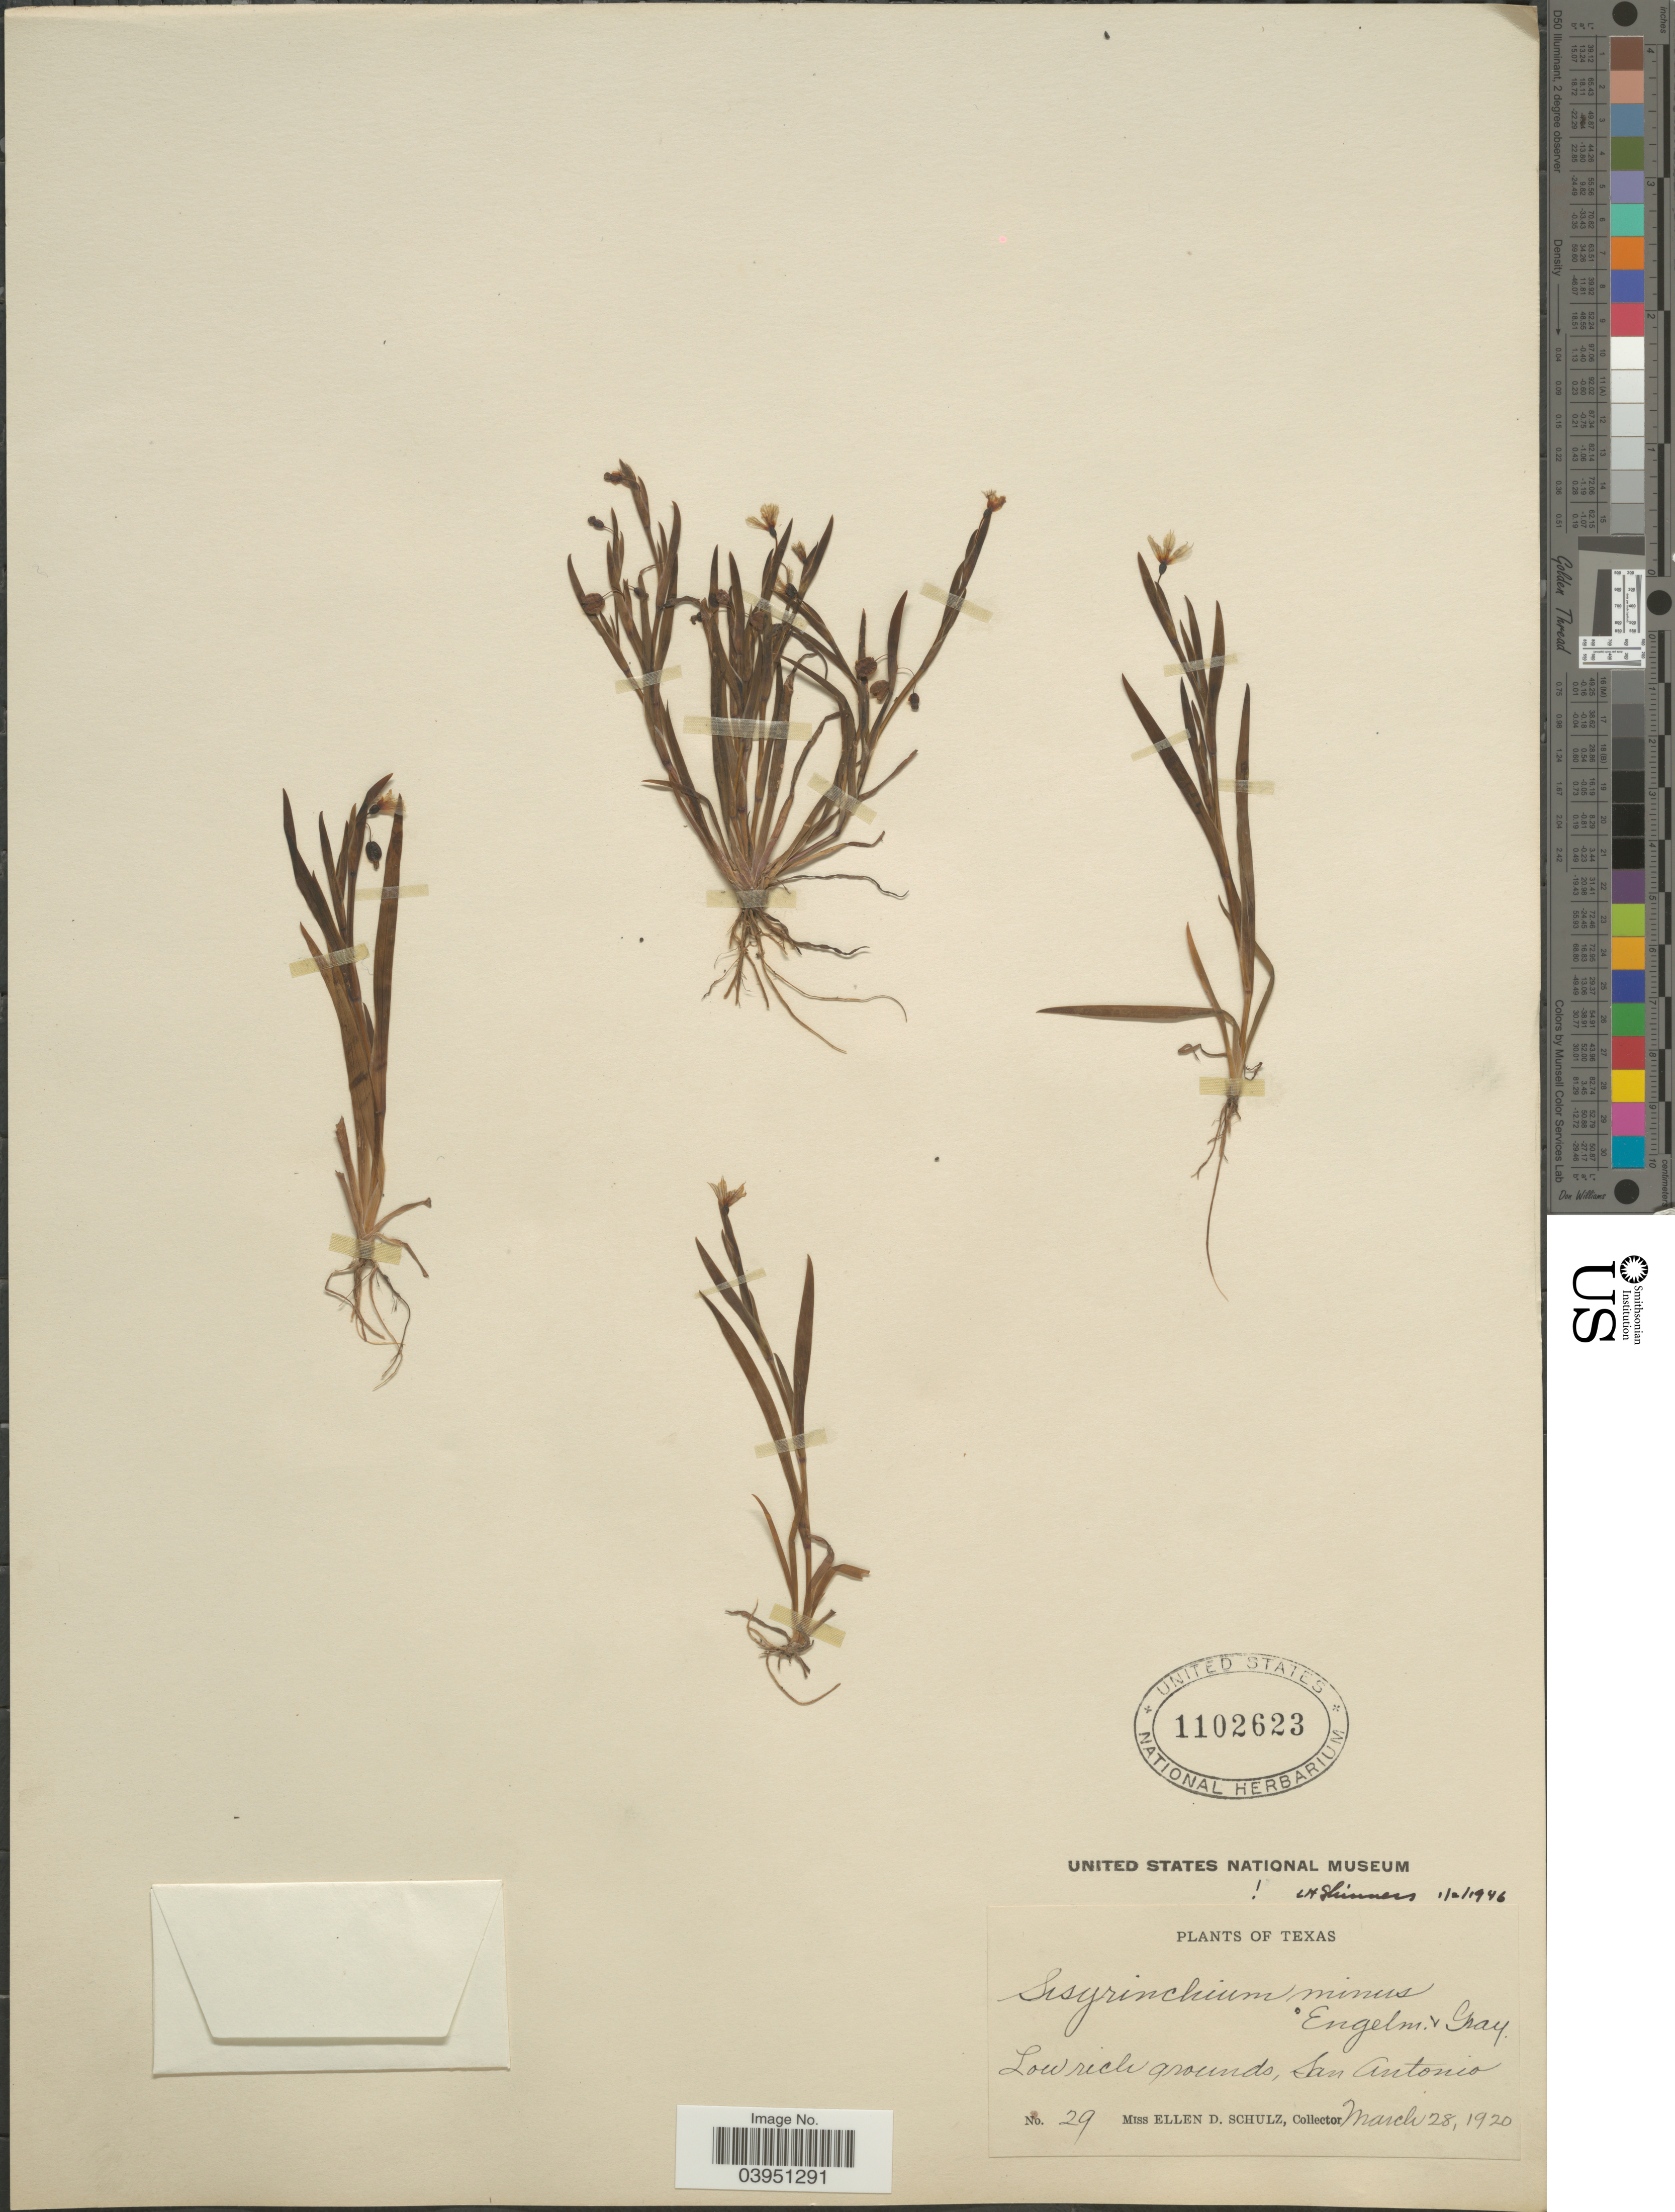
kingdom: Plantae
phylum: Tracheophyta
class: Liliopsida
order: Asparagales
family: Iridaceae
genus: Sisyrinchium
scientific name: Sisyrinchium minus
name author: Engelm. & A. Gray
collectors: E. D. Schulz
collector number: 29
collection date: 1920-03-28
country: United States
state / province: Texas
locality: Low rich grounds, San Antonio.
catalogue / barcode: US 1102623